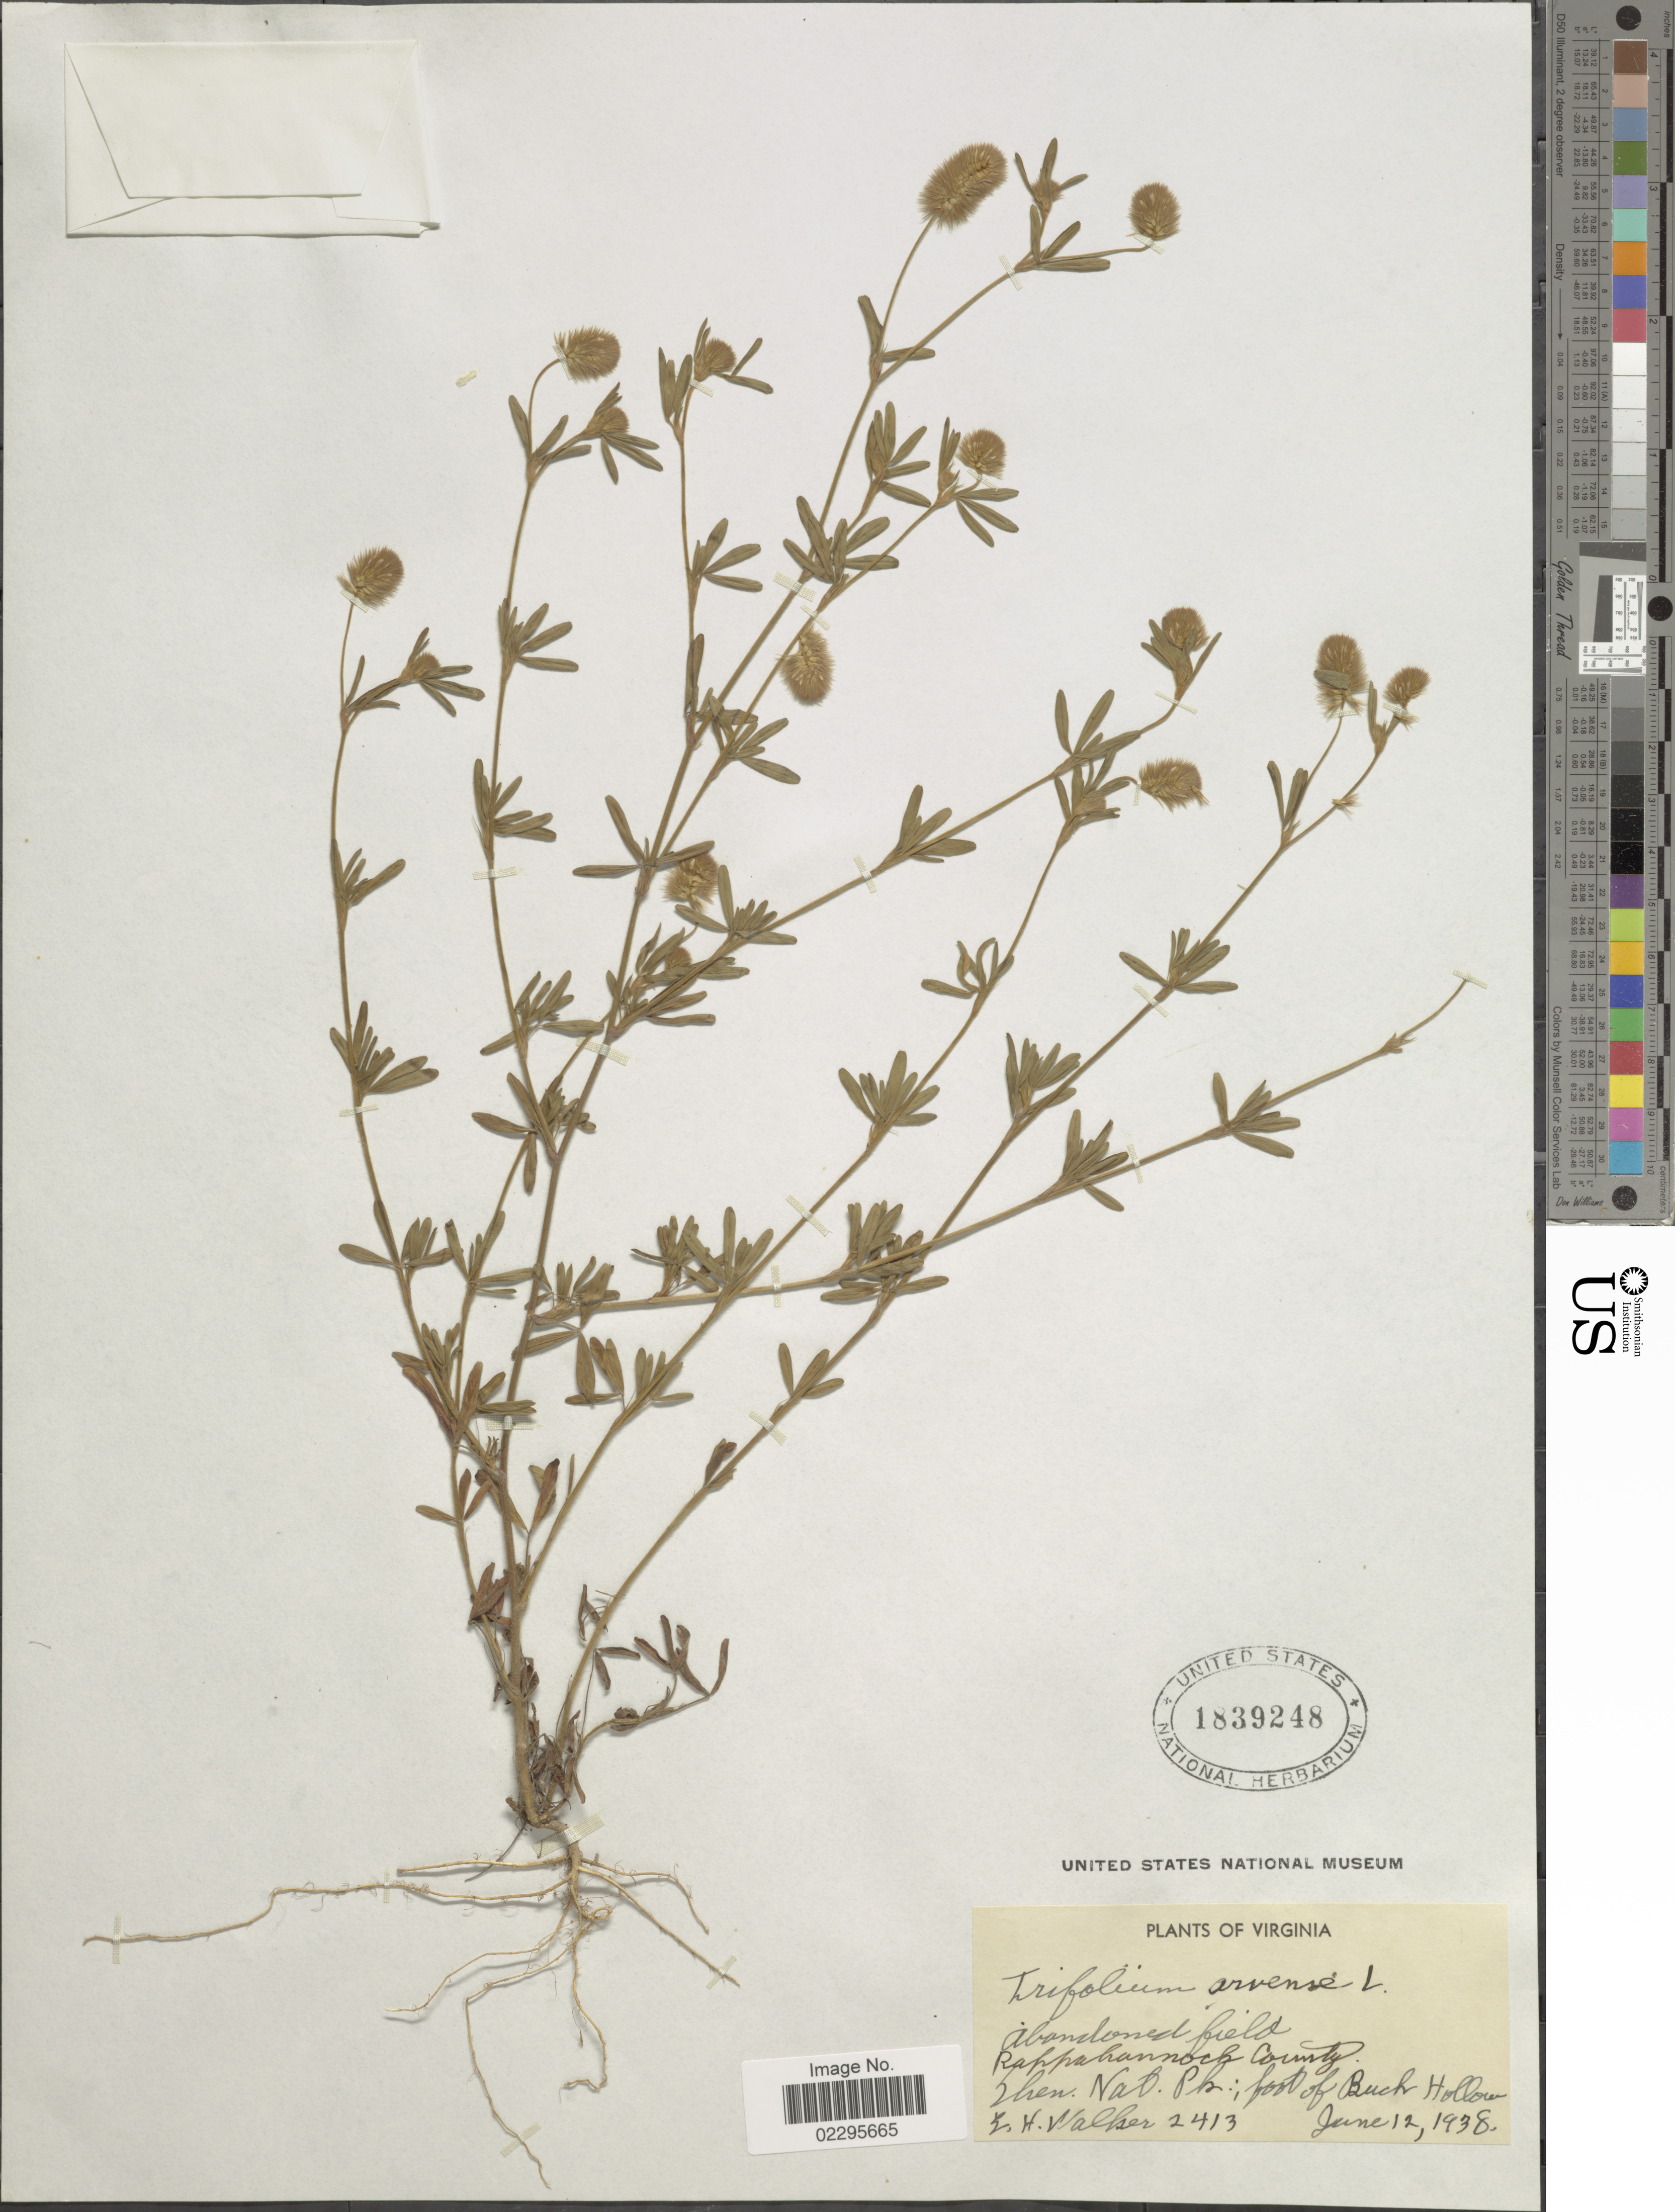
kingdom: Plantae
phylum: Tracheophyta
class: Magnoliopsida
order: Fabales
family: Fabaceae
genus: Trifolium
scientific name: Trifolium arvense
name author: L.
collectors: E. H. Walker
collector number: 2413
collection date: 1938-06-12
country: United States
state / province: Virginia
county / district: Rappahannock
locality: Abandoned field, Shen. Nat. Pk; foot of Buck Hollow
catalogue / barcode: US 1839248